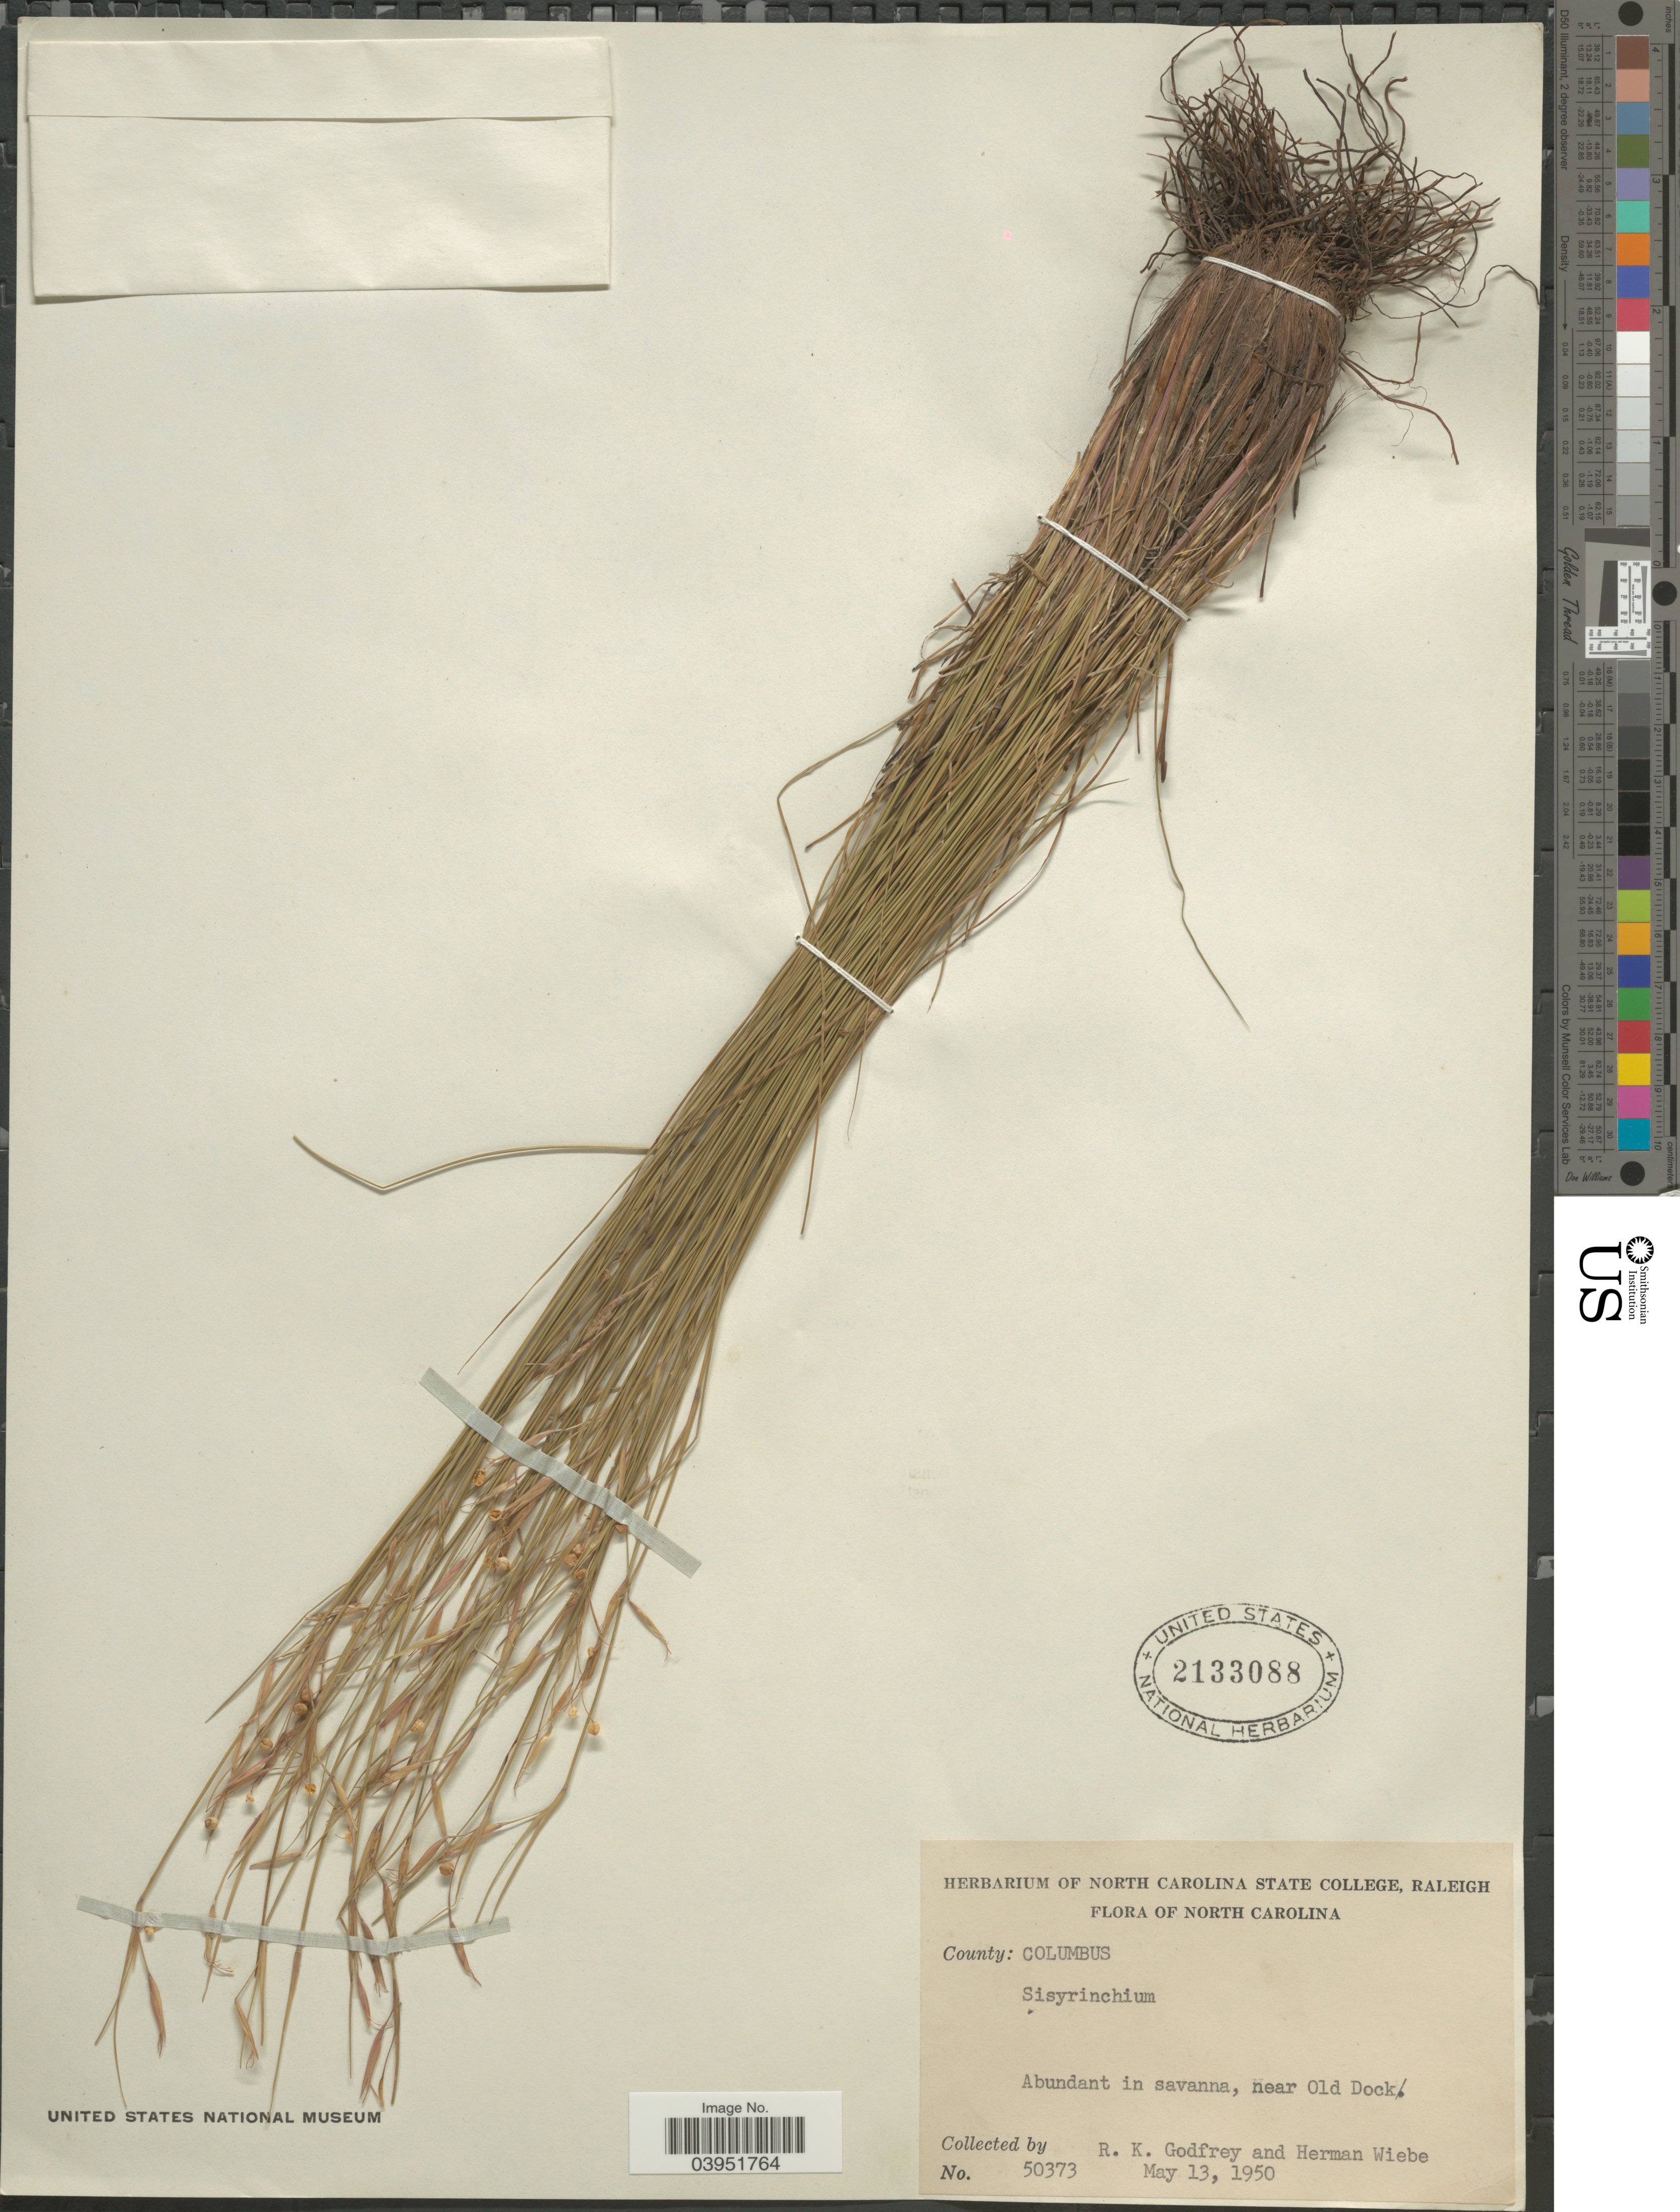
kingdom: Plantae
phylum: Tracheophyta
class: Liliopsida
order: Asparagales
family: Iridaceae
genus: Sisyrinchium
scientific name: Sisyrinchium sp.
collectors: R. K. Godfrey & H. Wiebe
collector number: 50373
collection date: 1950-05-13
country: United States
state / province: North Carolina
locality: Near Old Dock.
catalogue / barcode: US 2133088